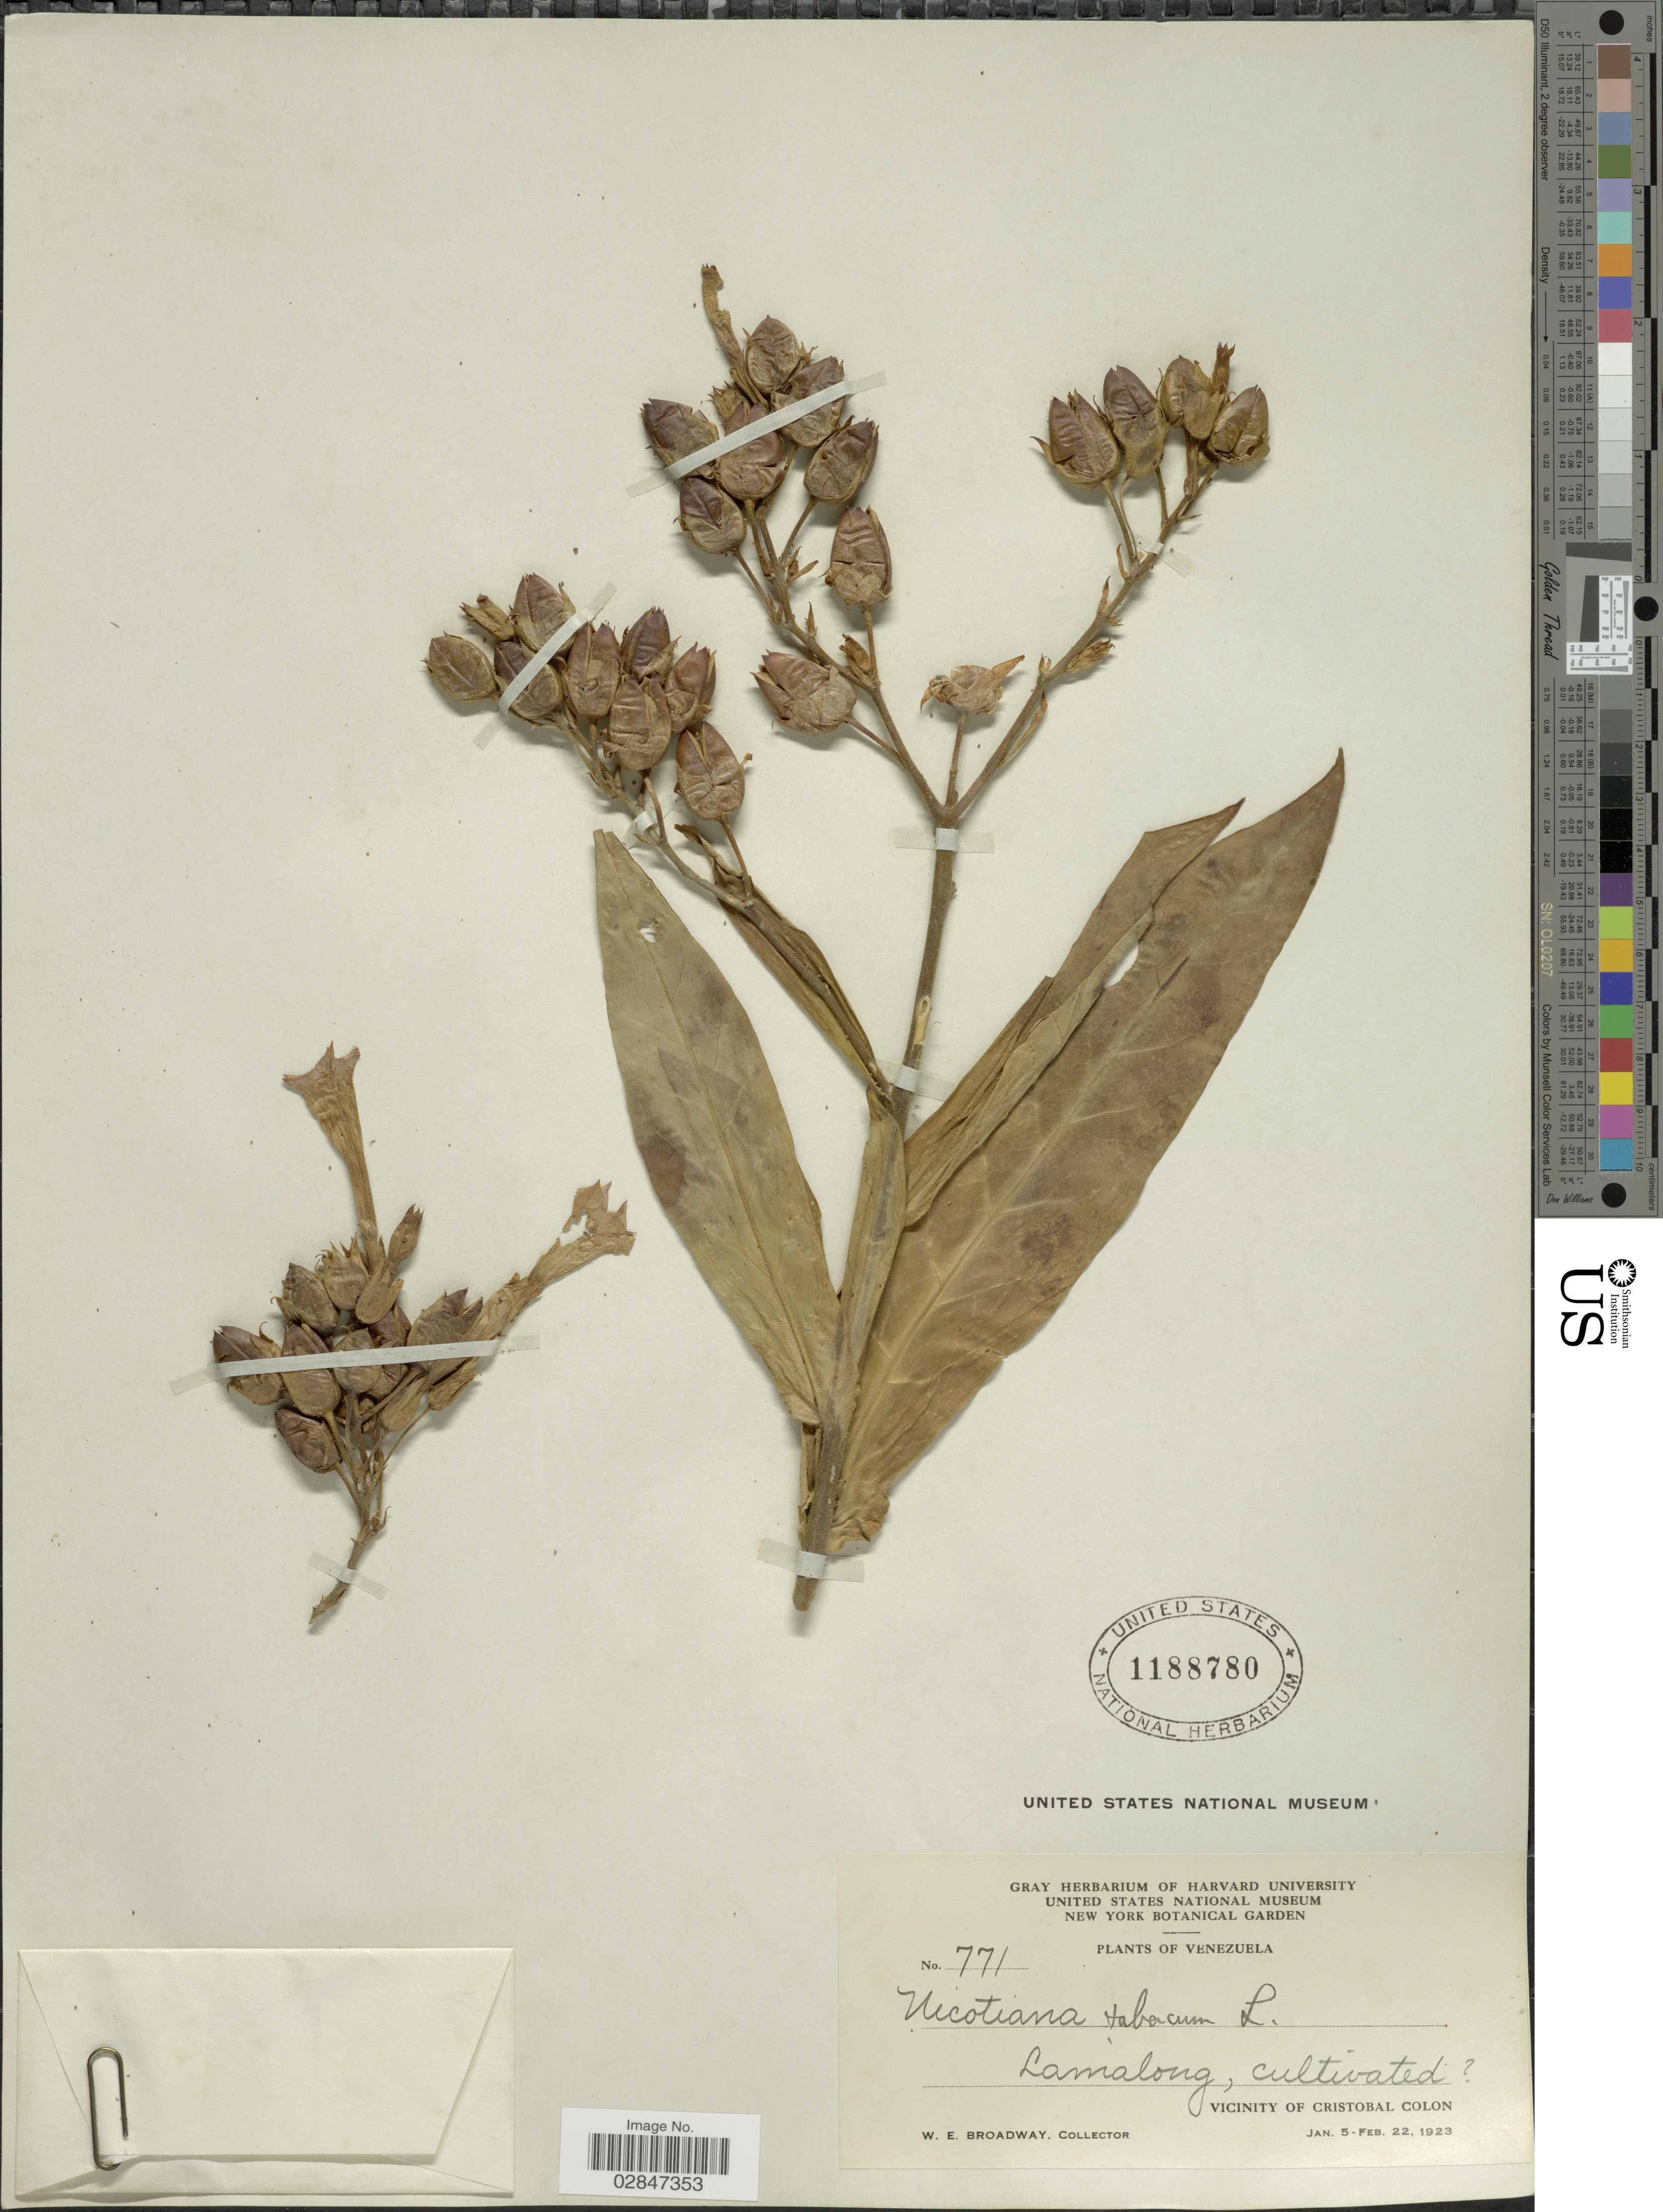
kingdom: Plantae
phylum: Tracheophyta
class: Magnoliopsida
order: Solanales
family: Solanaceae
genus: Nicotiana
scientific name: Nicotiana tabacum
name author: L.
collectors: W. E. Broadway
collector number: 771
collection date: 1923-01-05/1923-02-22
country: Venezuela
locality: Lamalong, Vicinity of Cristobal Colon.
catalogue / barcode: US 1188780